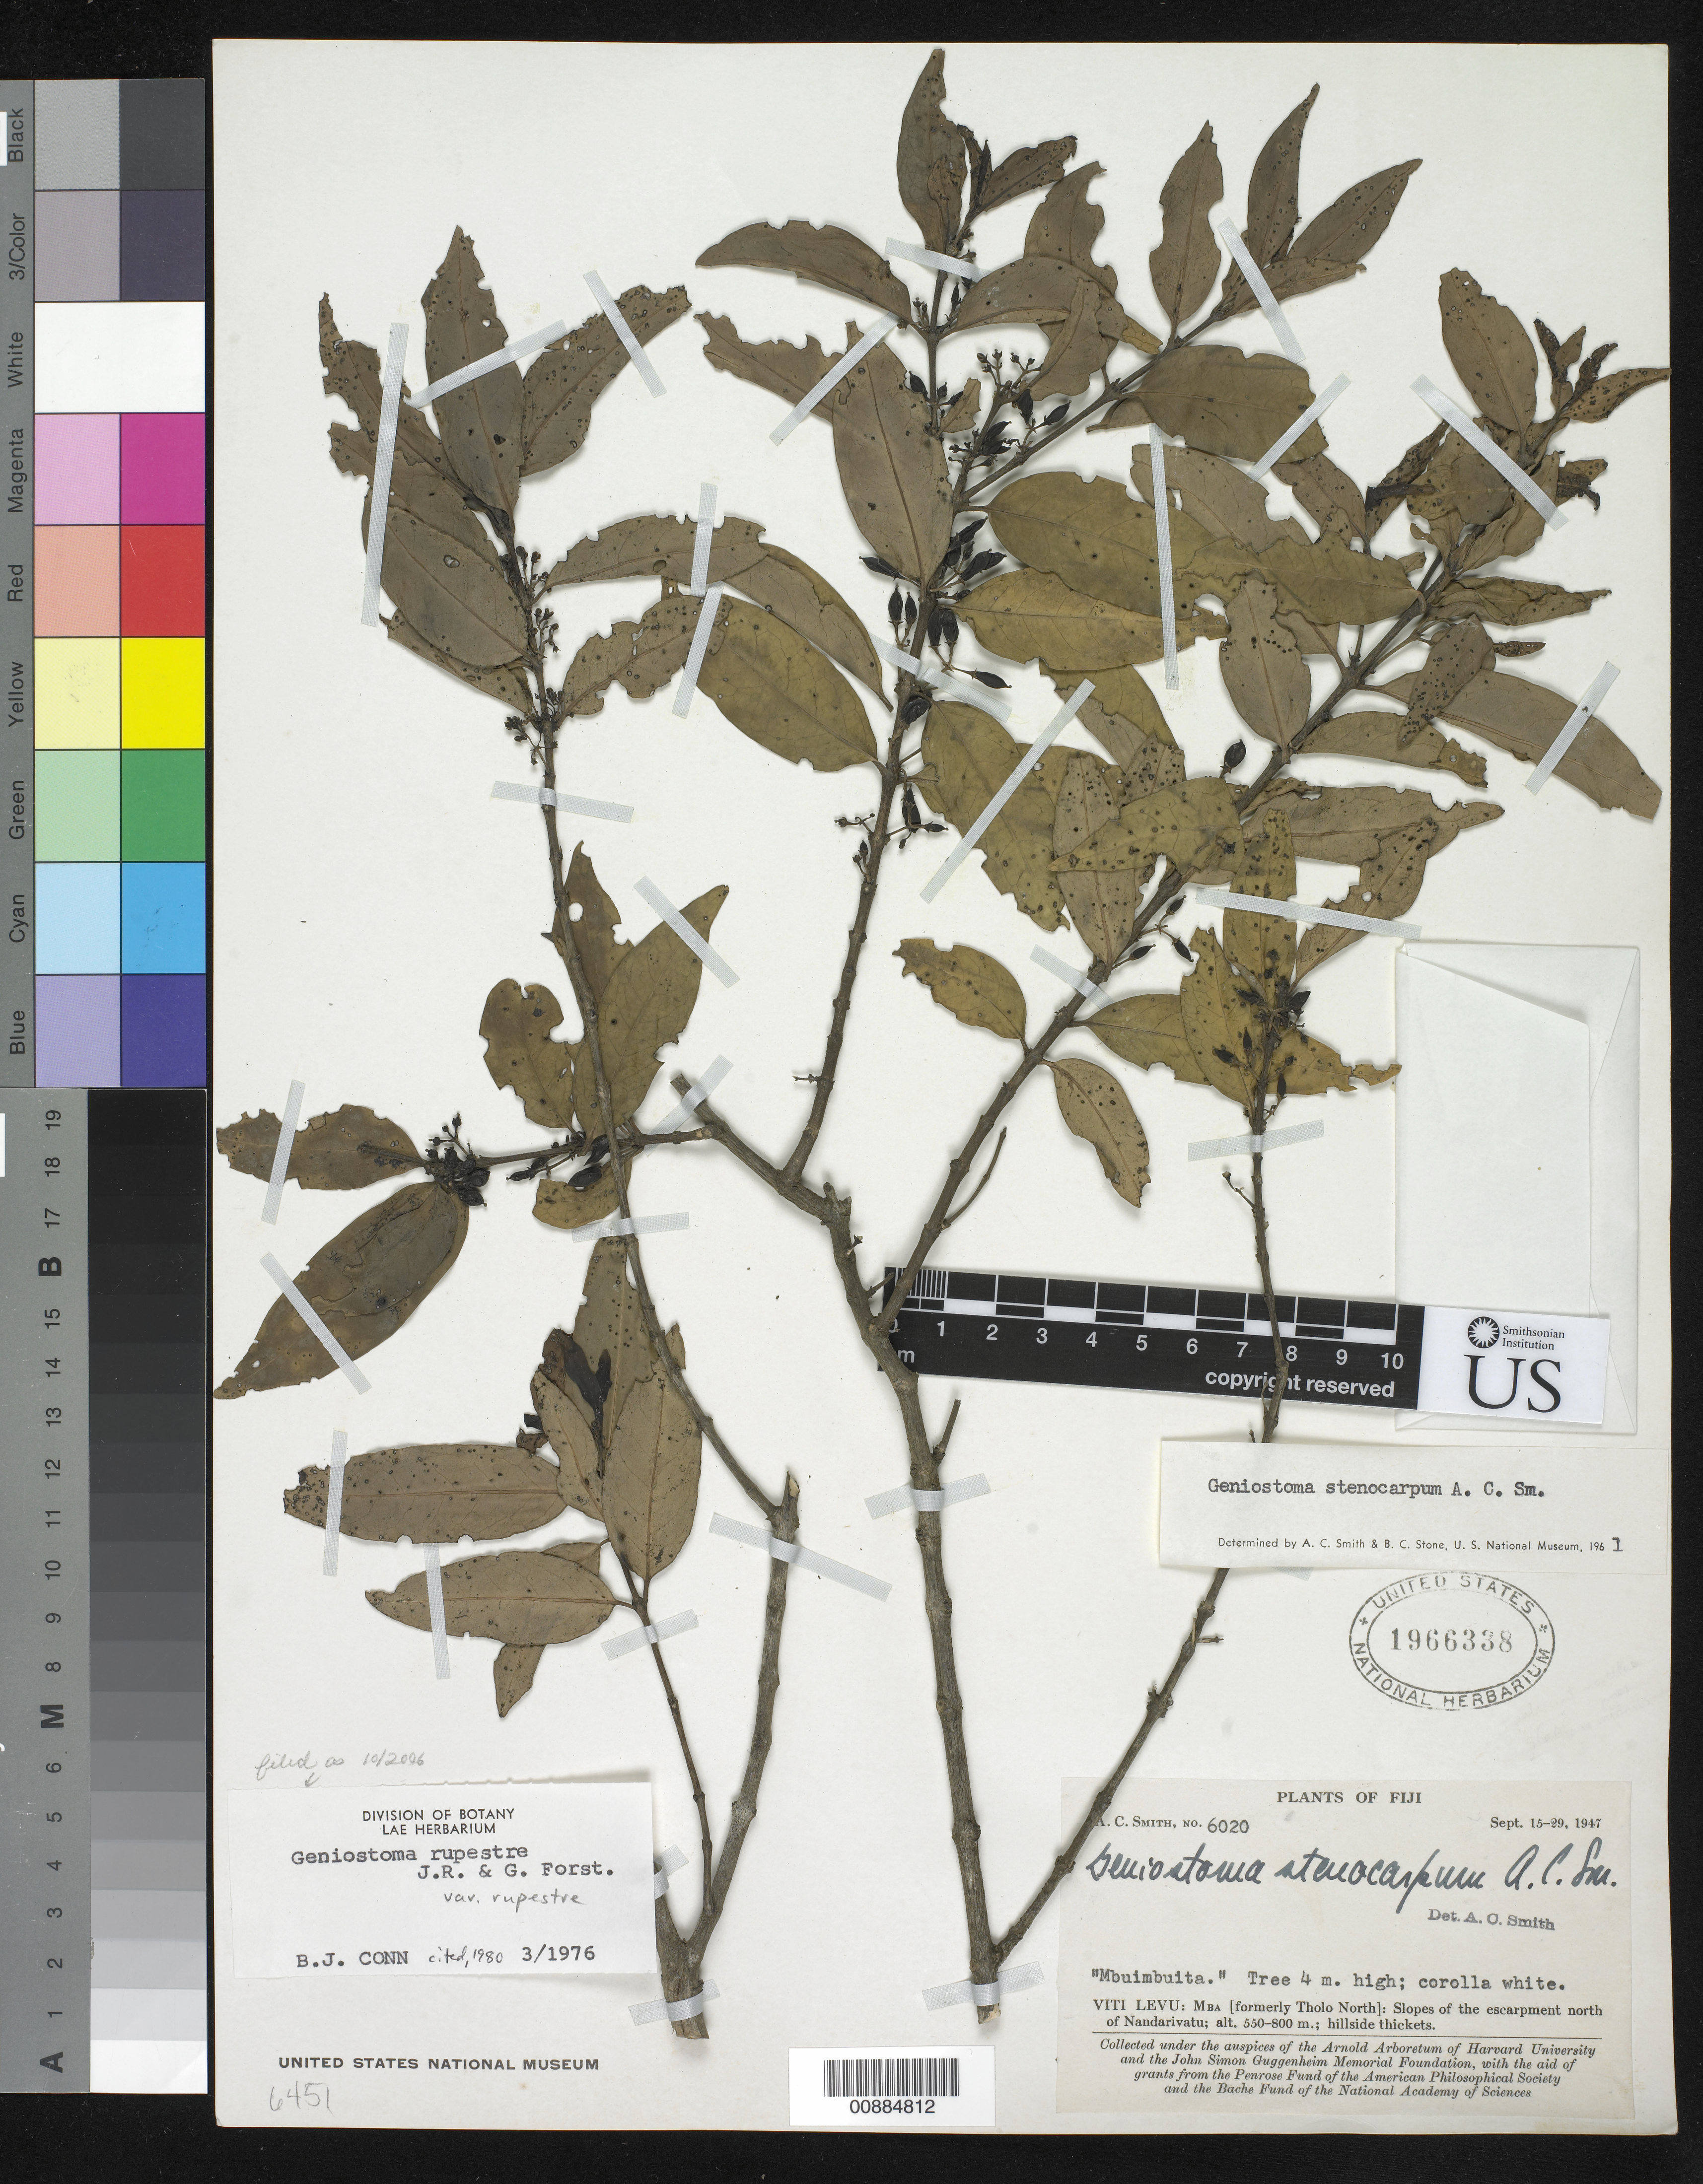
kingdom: Plantae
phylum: Tracheophyta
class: Magnoliopsida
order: Gentianales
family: Loganiaceae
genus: Geniostoma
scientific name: Geniostoma rupestre var. rupestre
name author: J.R. Forst. & G. Forst.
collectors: C. A. Smith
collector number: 6020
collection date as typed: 15 Sep 1947 to 29 Sep 1947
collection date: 1947-09-15/1947-09-29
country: Fiji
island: Viti Levu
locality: Mba [formerly Tholo N.]: Slopes of the escarpment N. of Nandarivatu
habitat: hillside thickets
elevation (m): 550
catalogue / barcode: US 1966338